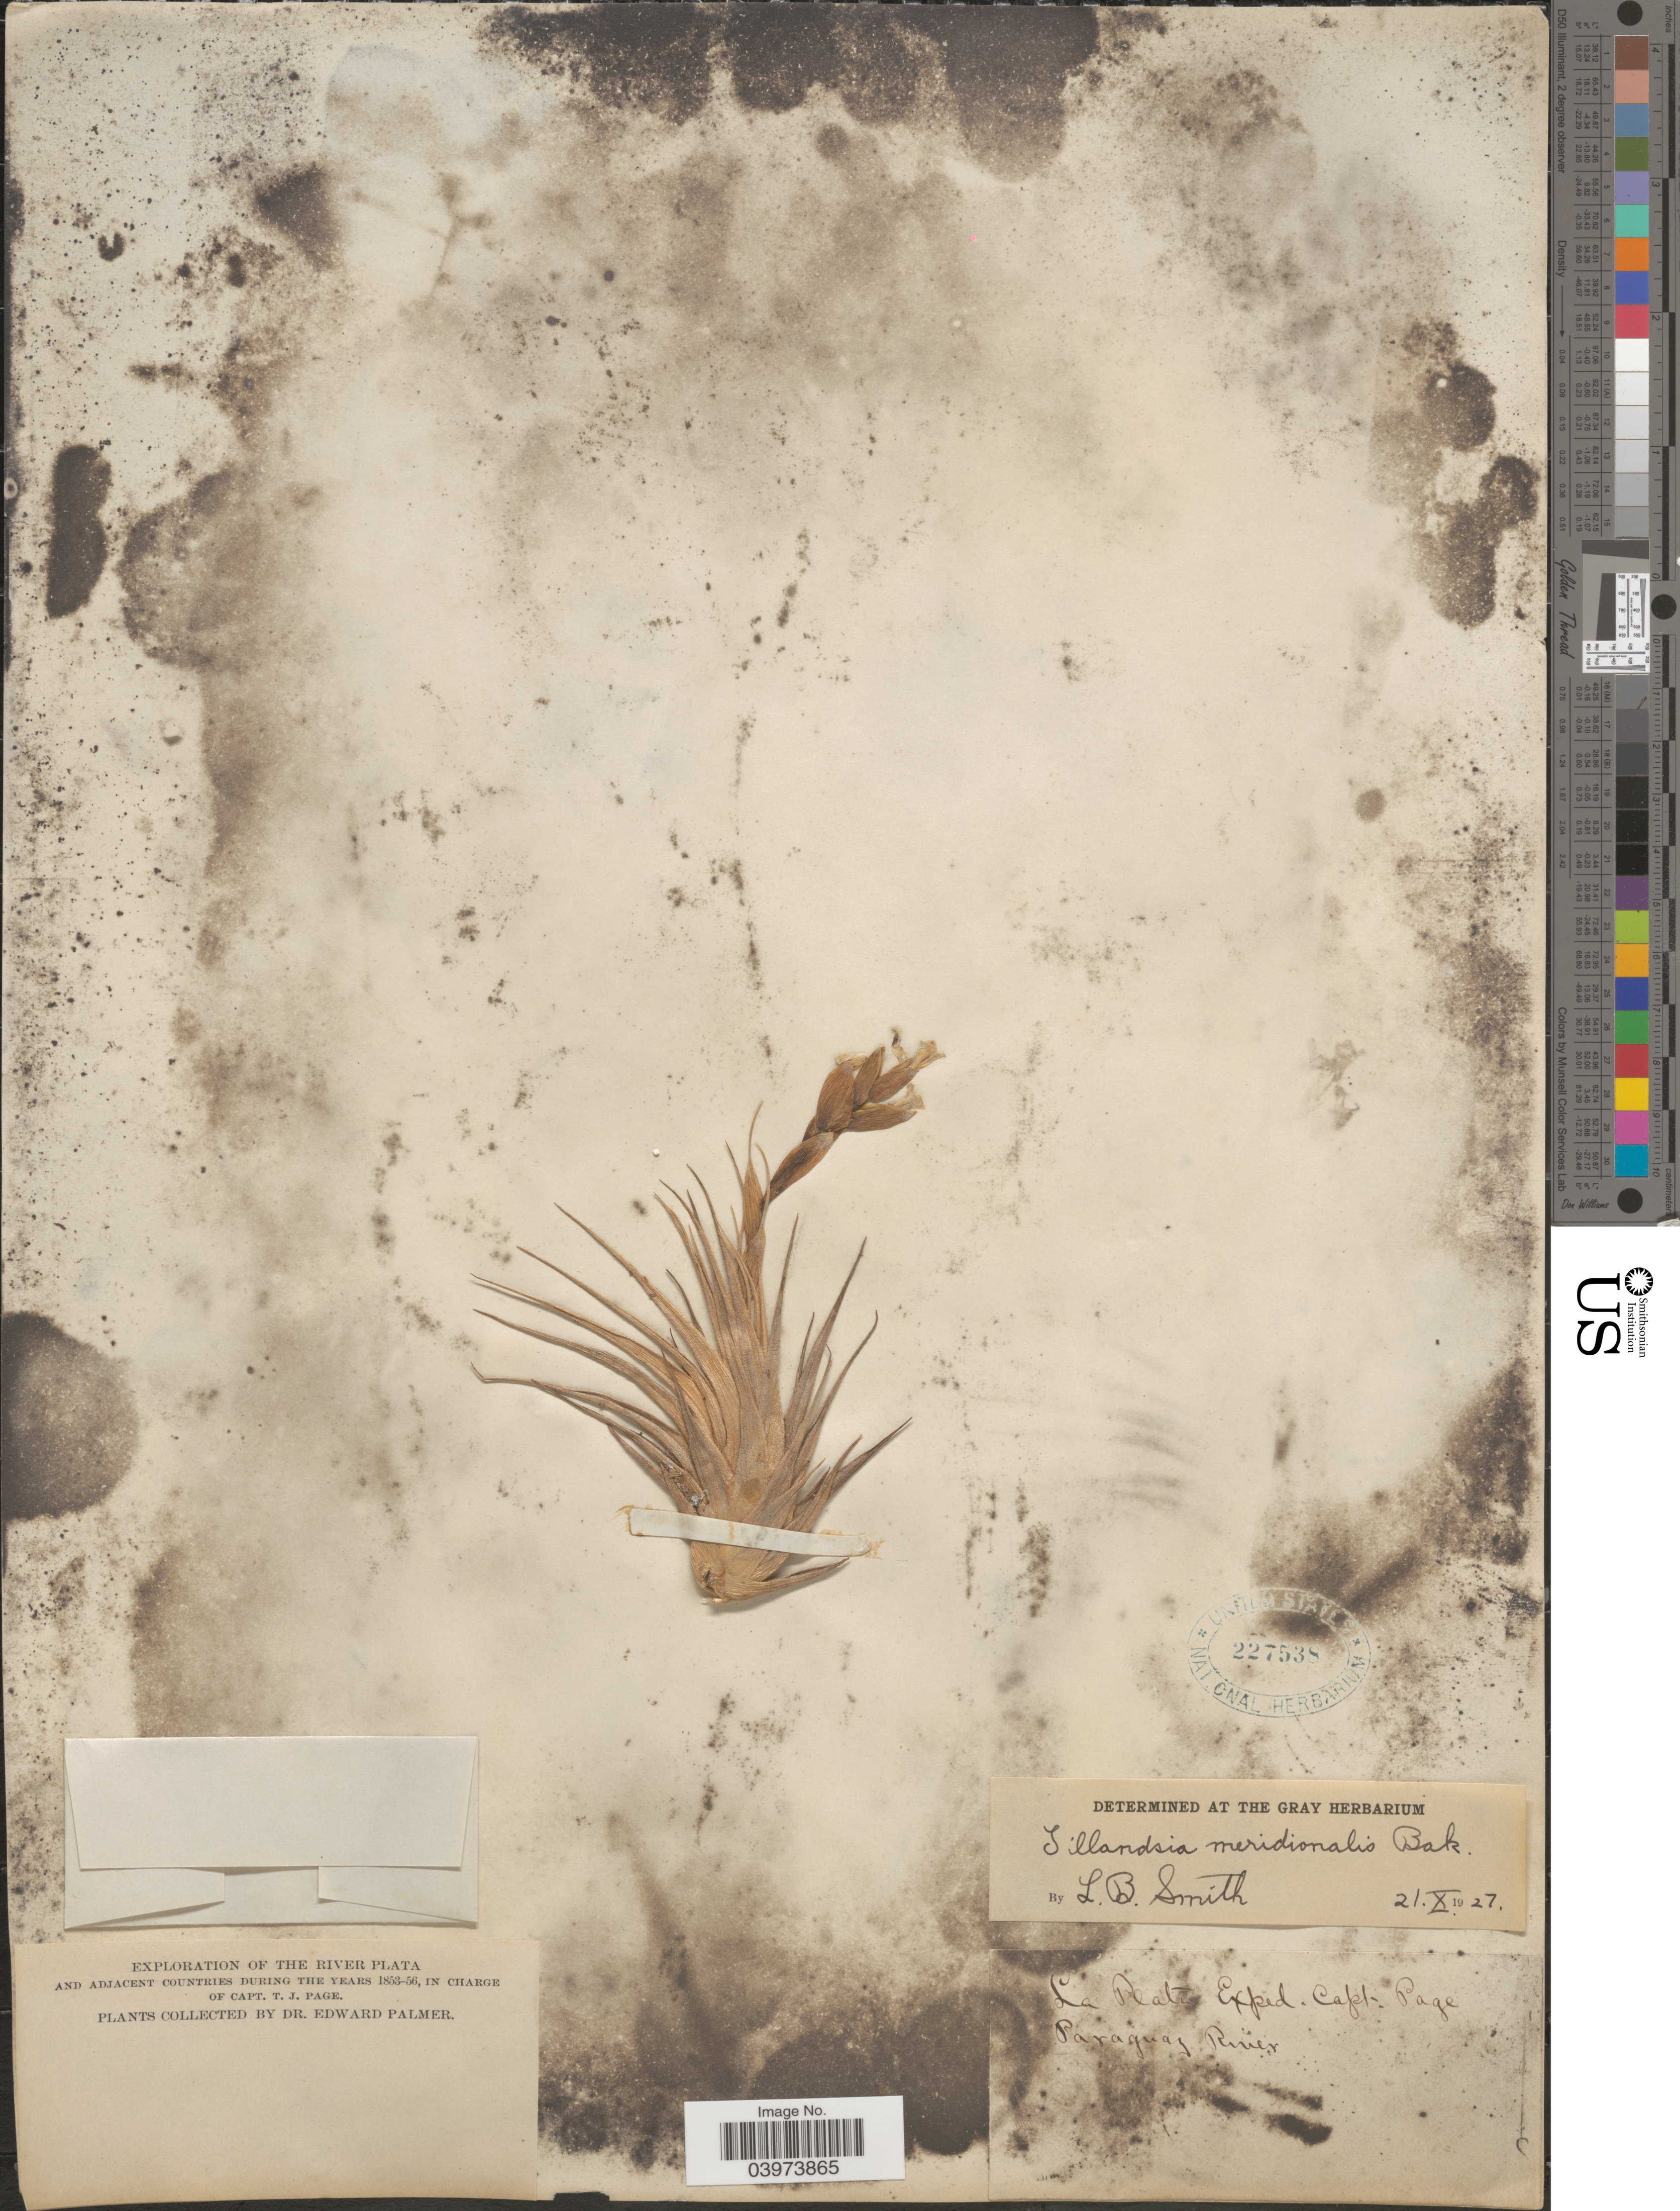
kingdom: Plantae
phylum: Tracheophyta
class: Liliopsida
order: Poales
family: Bromeliaceae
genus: Tillandsia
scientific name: Tillandsia meridionalis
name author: Baker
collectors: E. Palmer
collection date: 1853/1856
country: Paraguay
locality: Exploration of the River Plata and adjacent countries. La Plata Exped. Capt. Page Paraguay River.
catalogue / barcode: US 227538